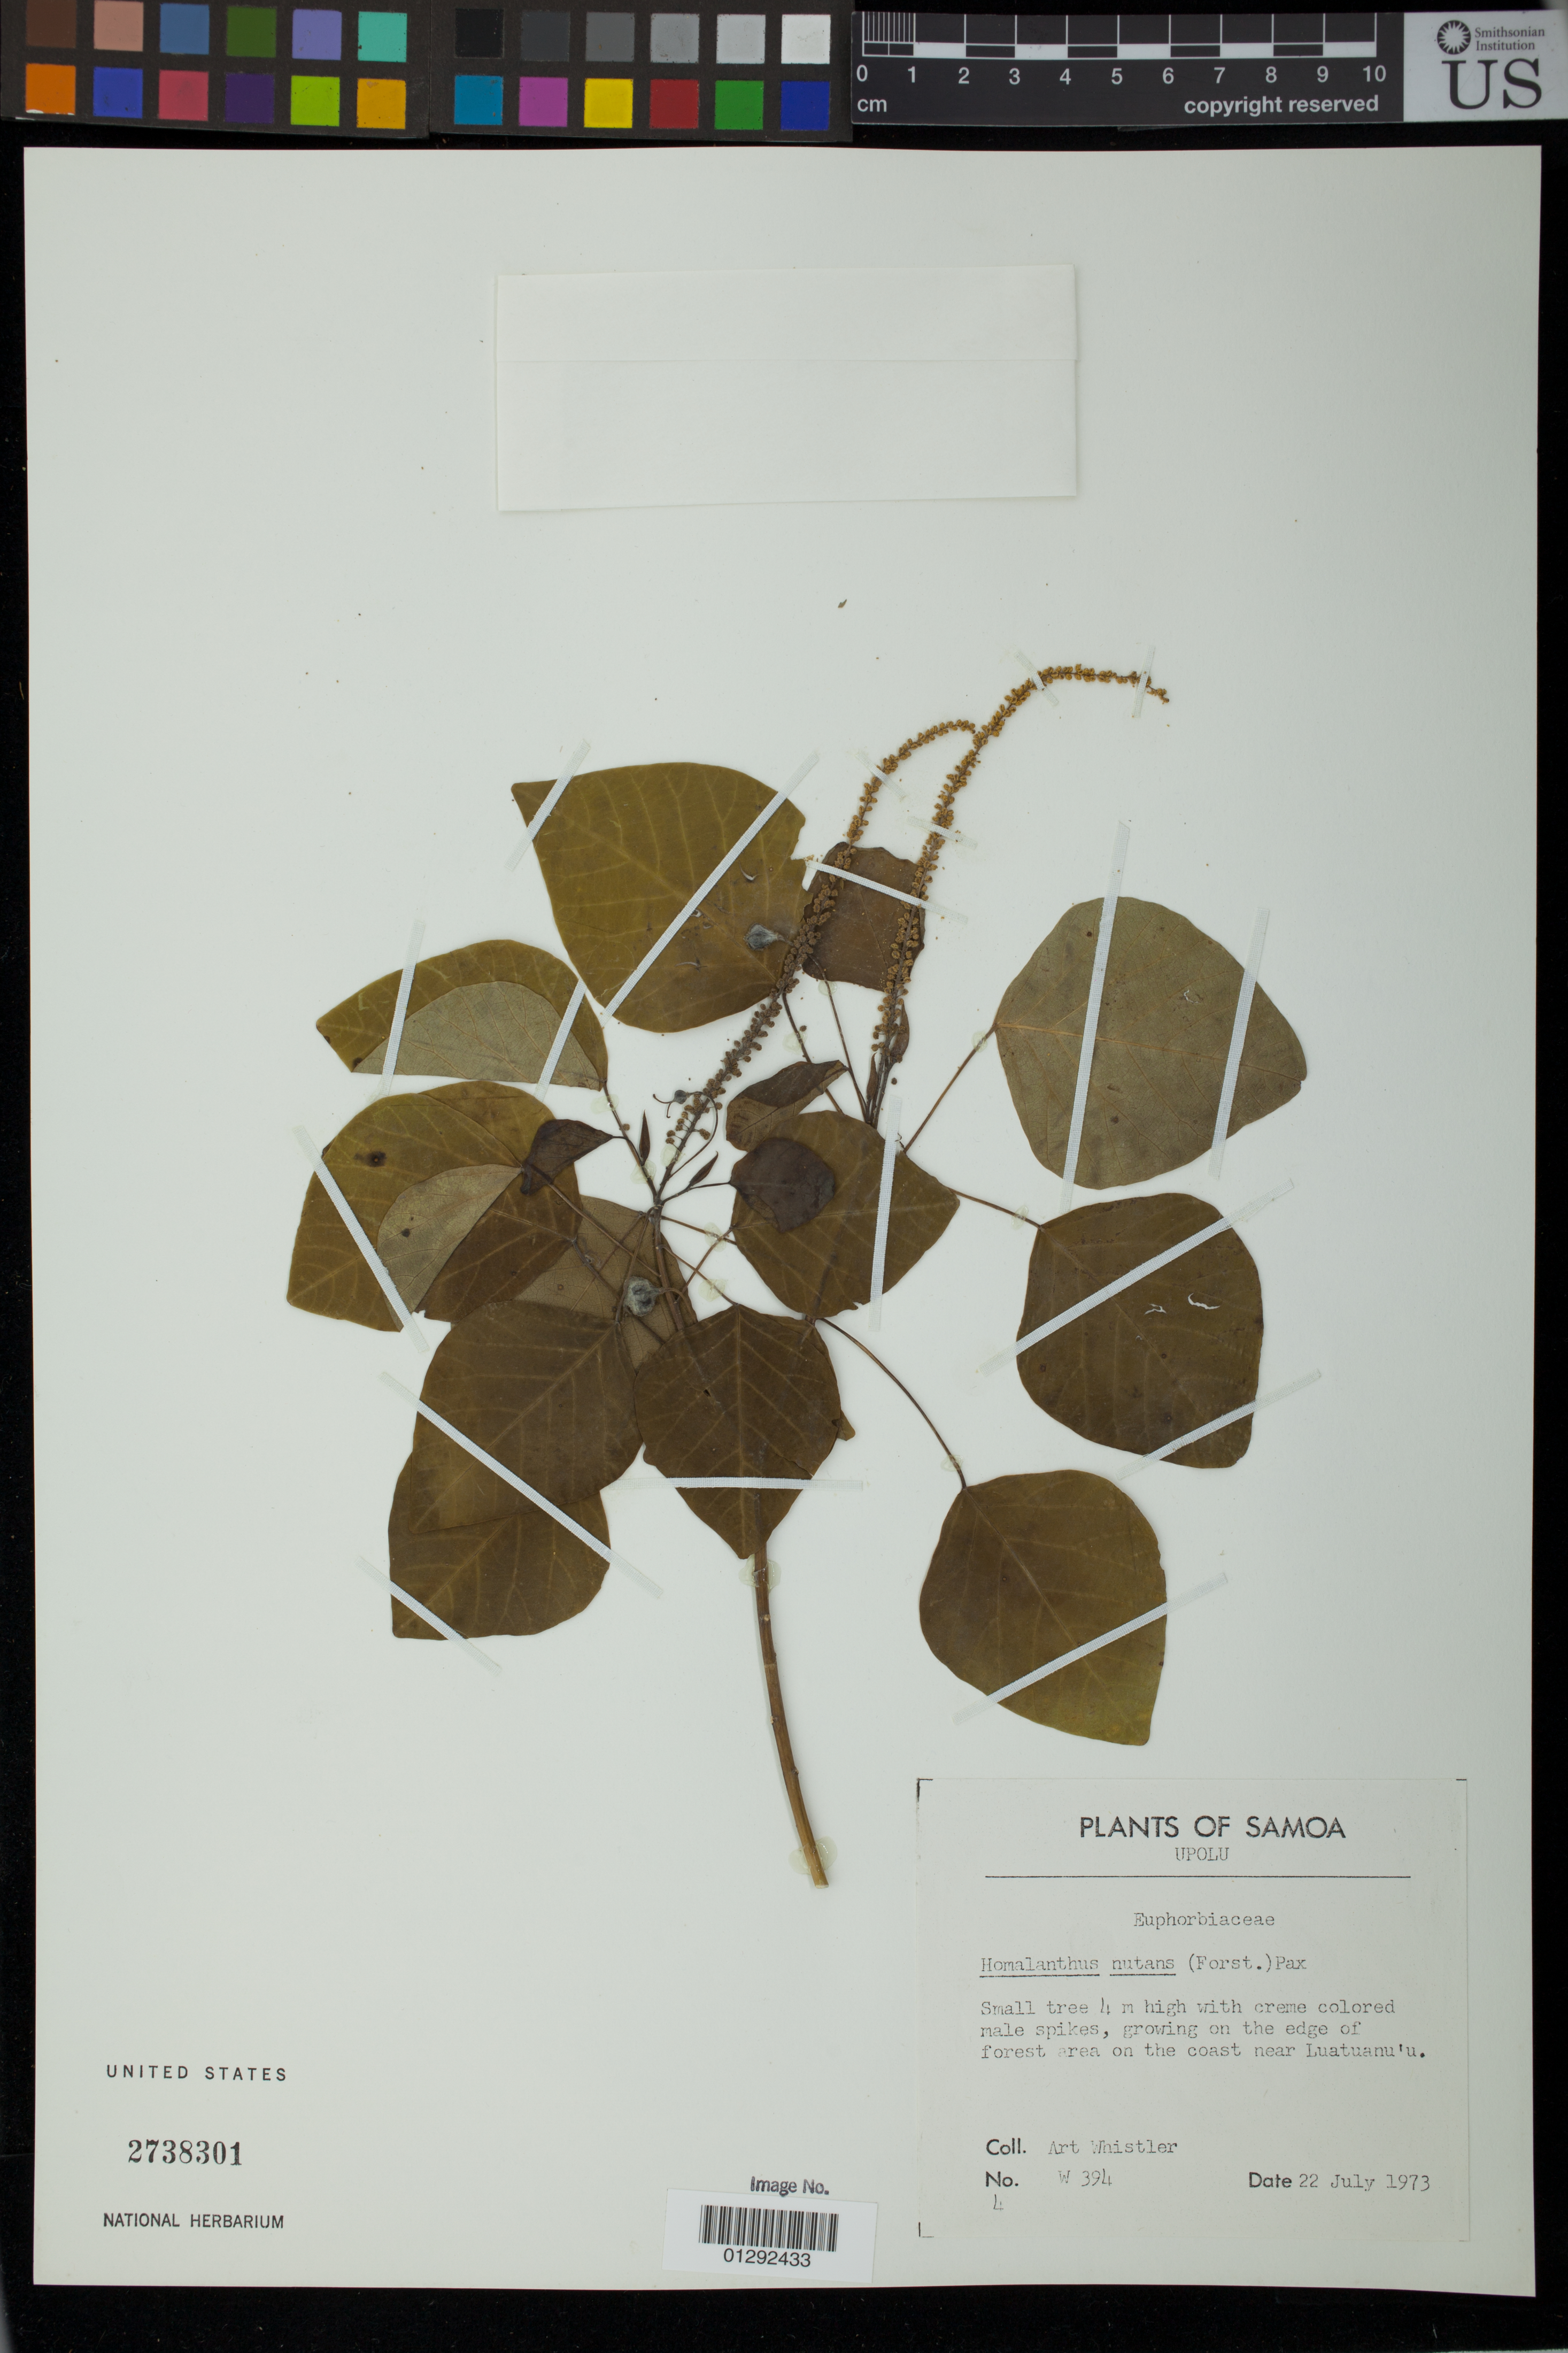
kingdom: Plantae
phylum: Tracheophyta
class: Magnoliopsida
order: Malpighiales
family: Euphorbiaceae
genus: Homalanthus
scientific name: Homalanthus nutans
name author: (G. Forst.) Guill.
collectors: A. Whistler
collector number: W 394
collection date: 1973-07-22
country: Samoa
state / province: Atua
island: Upolu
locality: Growing on the edge of the forest area on the coast near Luatuanu'u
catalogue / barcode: US 2738301